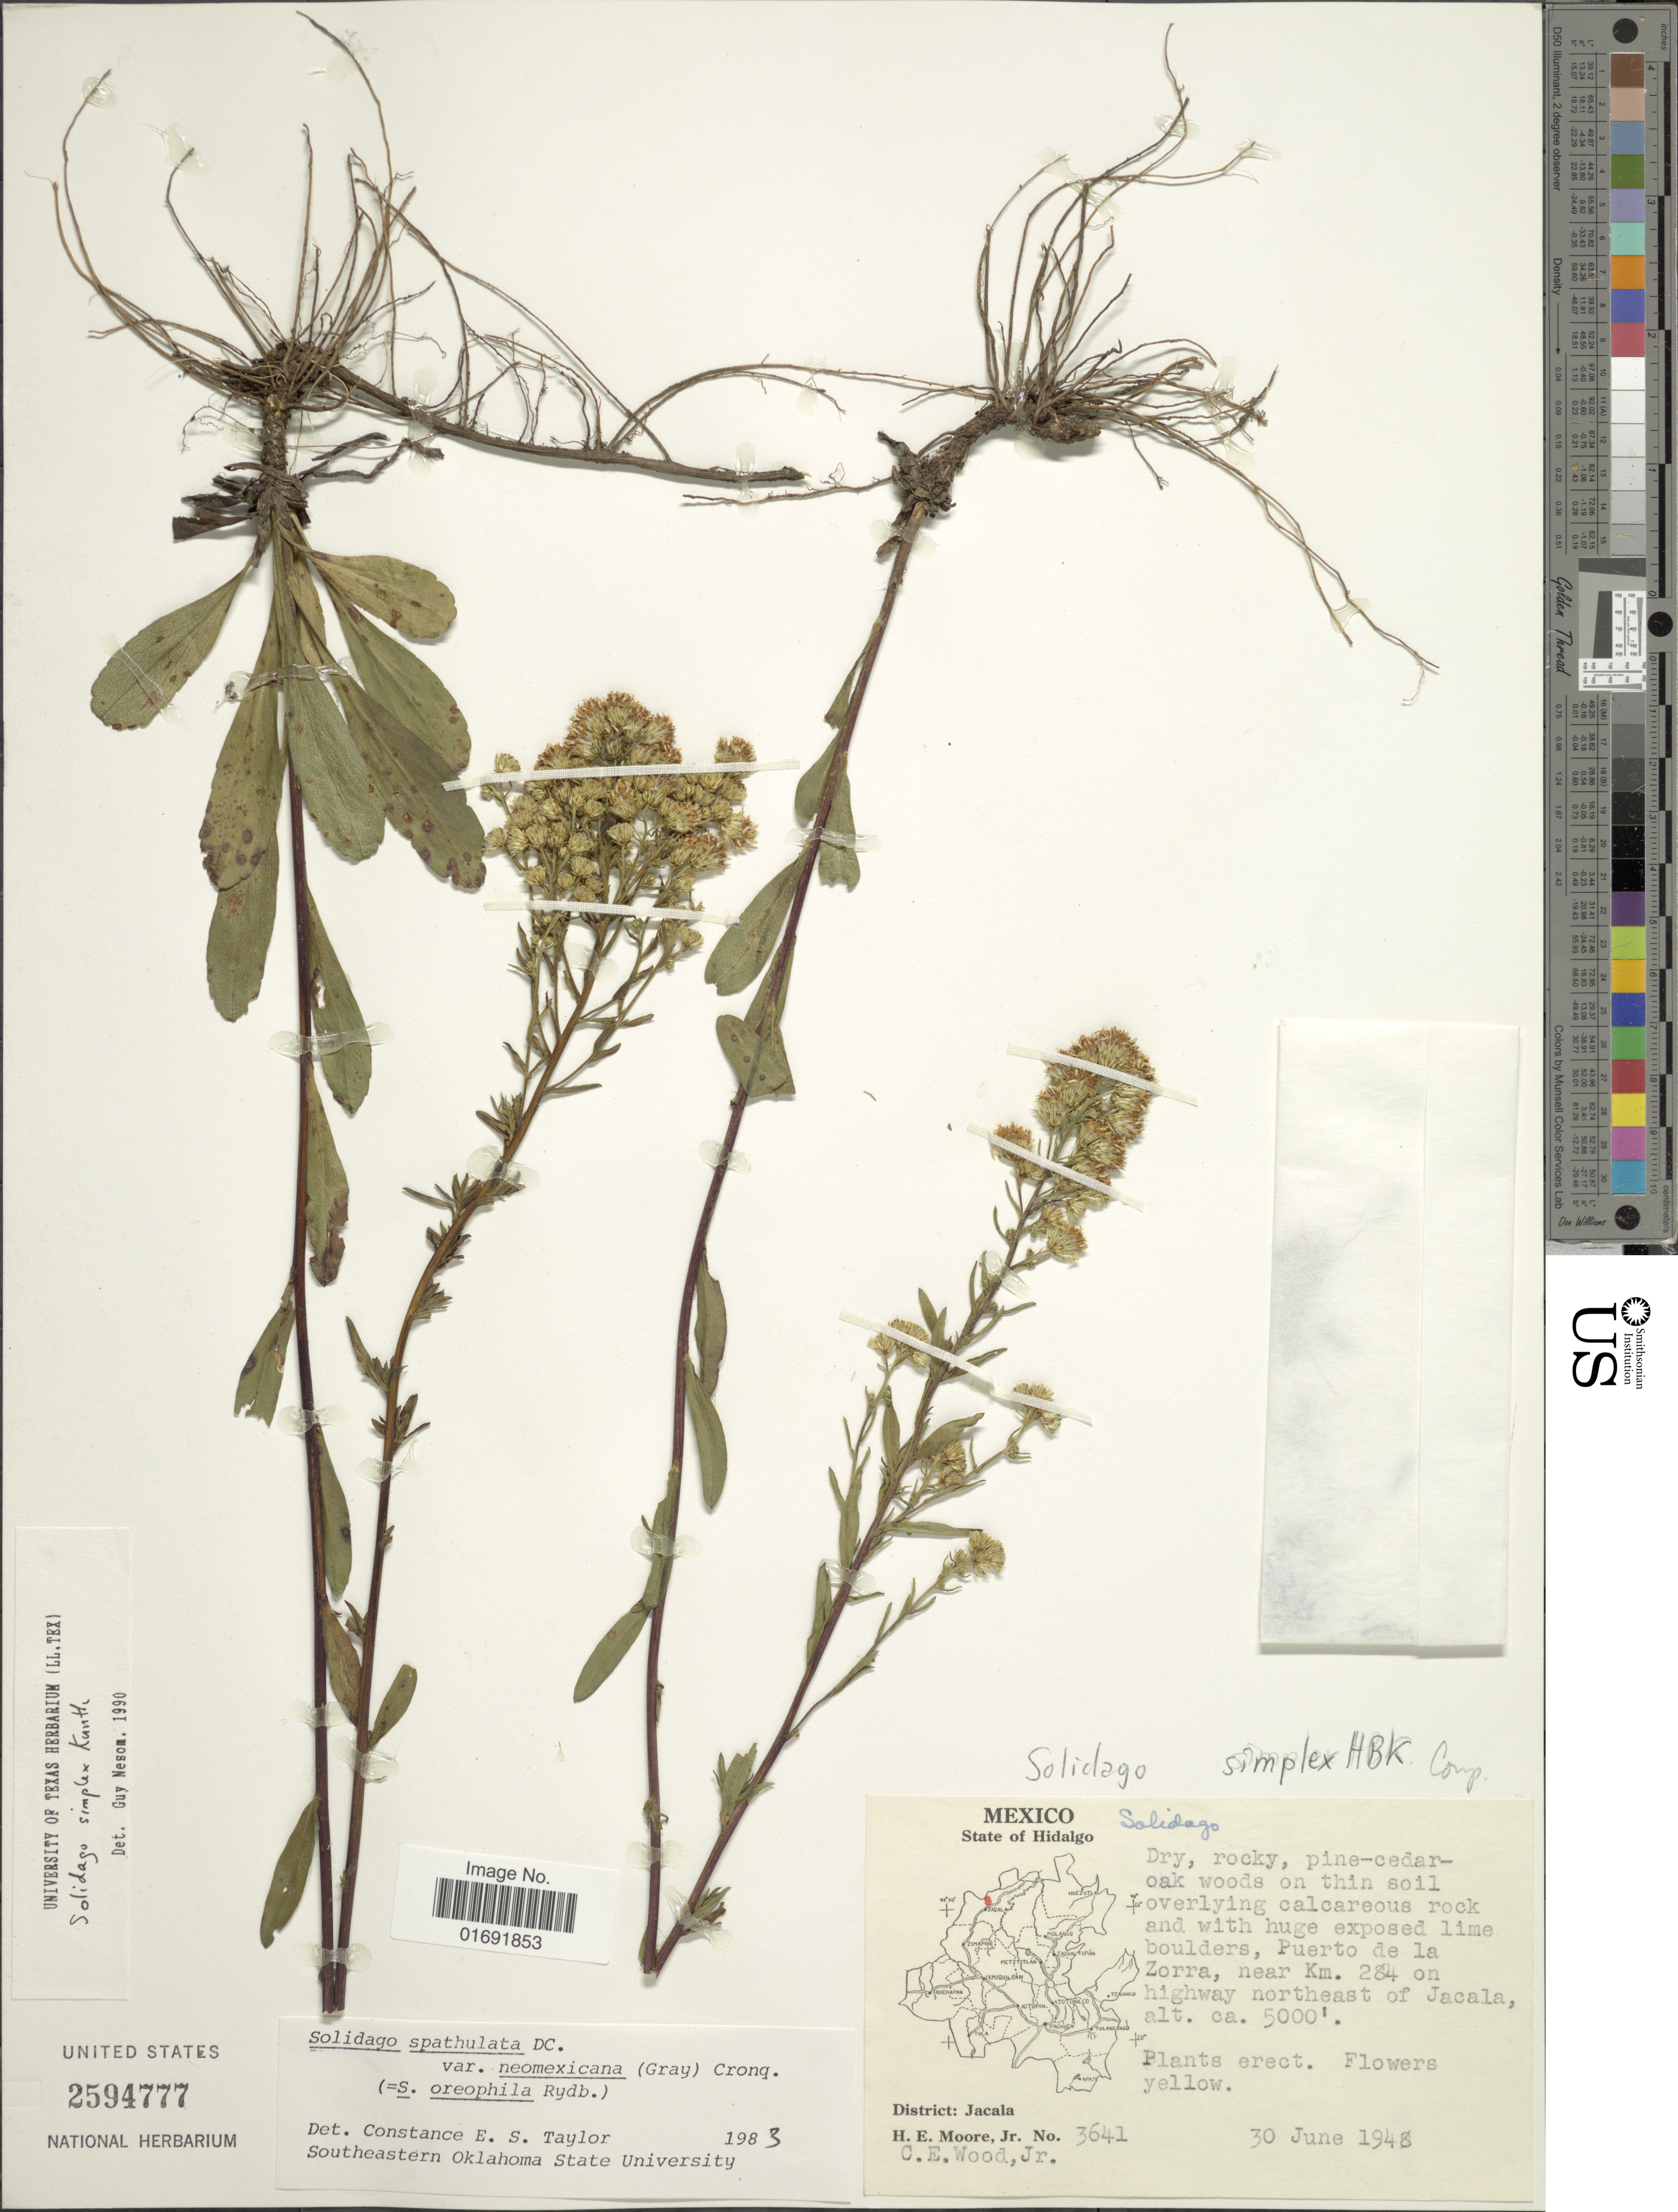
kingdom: Plantae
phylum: Tracheophyta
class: Magnoliopsida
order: Asterales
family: Asteraceae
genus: Solidago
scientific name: Solidago neomexicana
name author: Wooton & Standl.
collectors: H. Moore & C. Wood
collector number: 3641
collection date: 1948-06-30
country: Mexico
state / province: Hidalgo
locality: District Jalaca, Puerto de la Zorra, near Km 284 on highway northeast of Jacala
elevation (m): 1524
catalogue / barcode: US 2594777